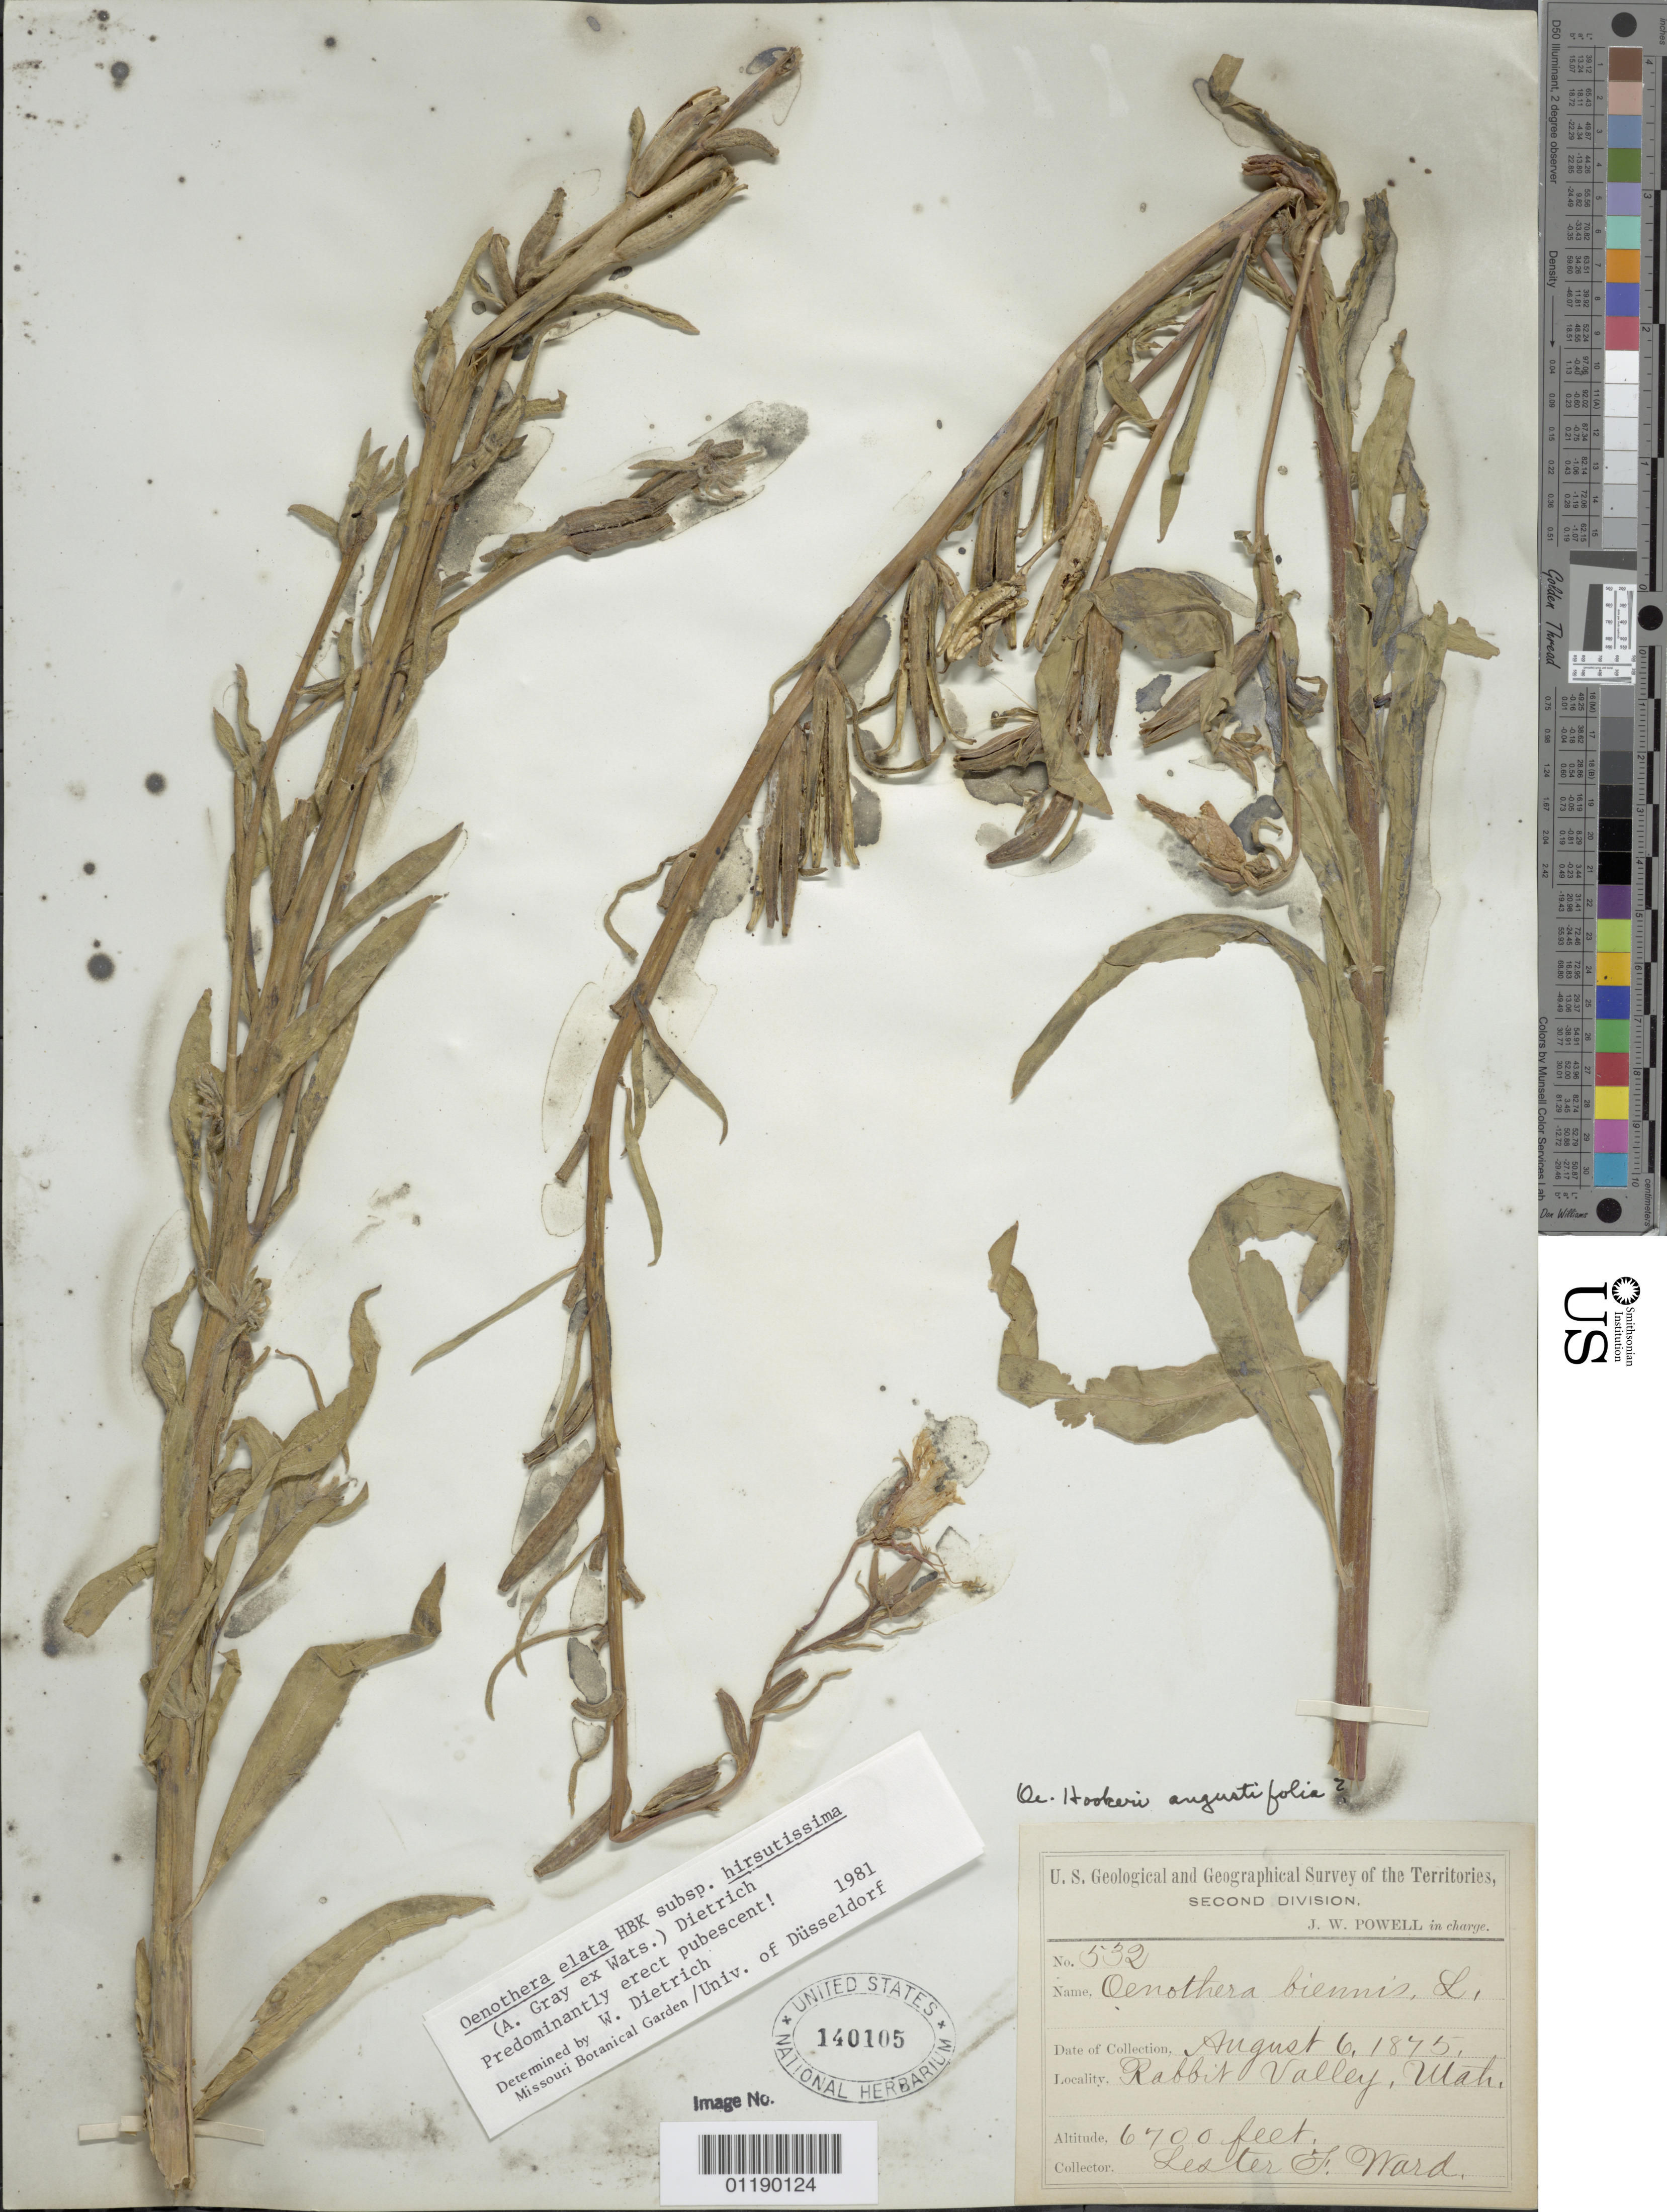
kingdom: Plantae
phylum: Tracheophyta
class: Magnoliopsida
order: Myrtales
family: Onagraceae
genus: Oenothera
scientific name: Oenothera elata subsp. hirsutissima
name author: (A. Gray ex S. Watson) W. Dietr.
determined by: Dietrich, W.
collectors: L. F. Ward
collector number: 532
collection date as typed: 06 Aug 1875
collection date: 1875-08-06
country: United States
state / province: Utah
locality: Rabbit Valley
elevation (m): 2042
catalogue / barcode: US 140105